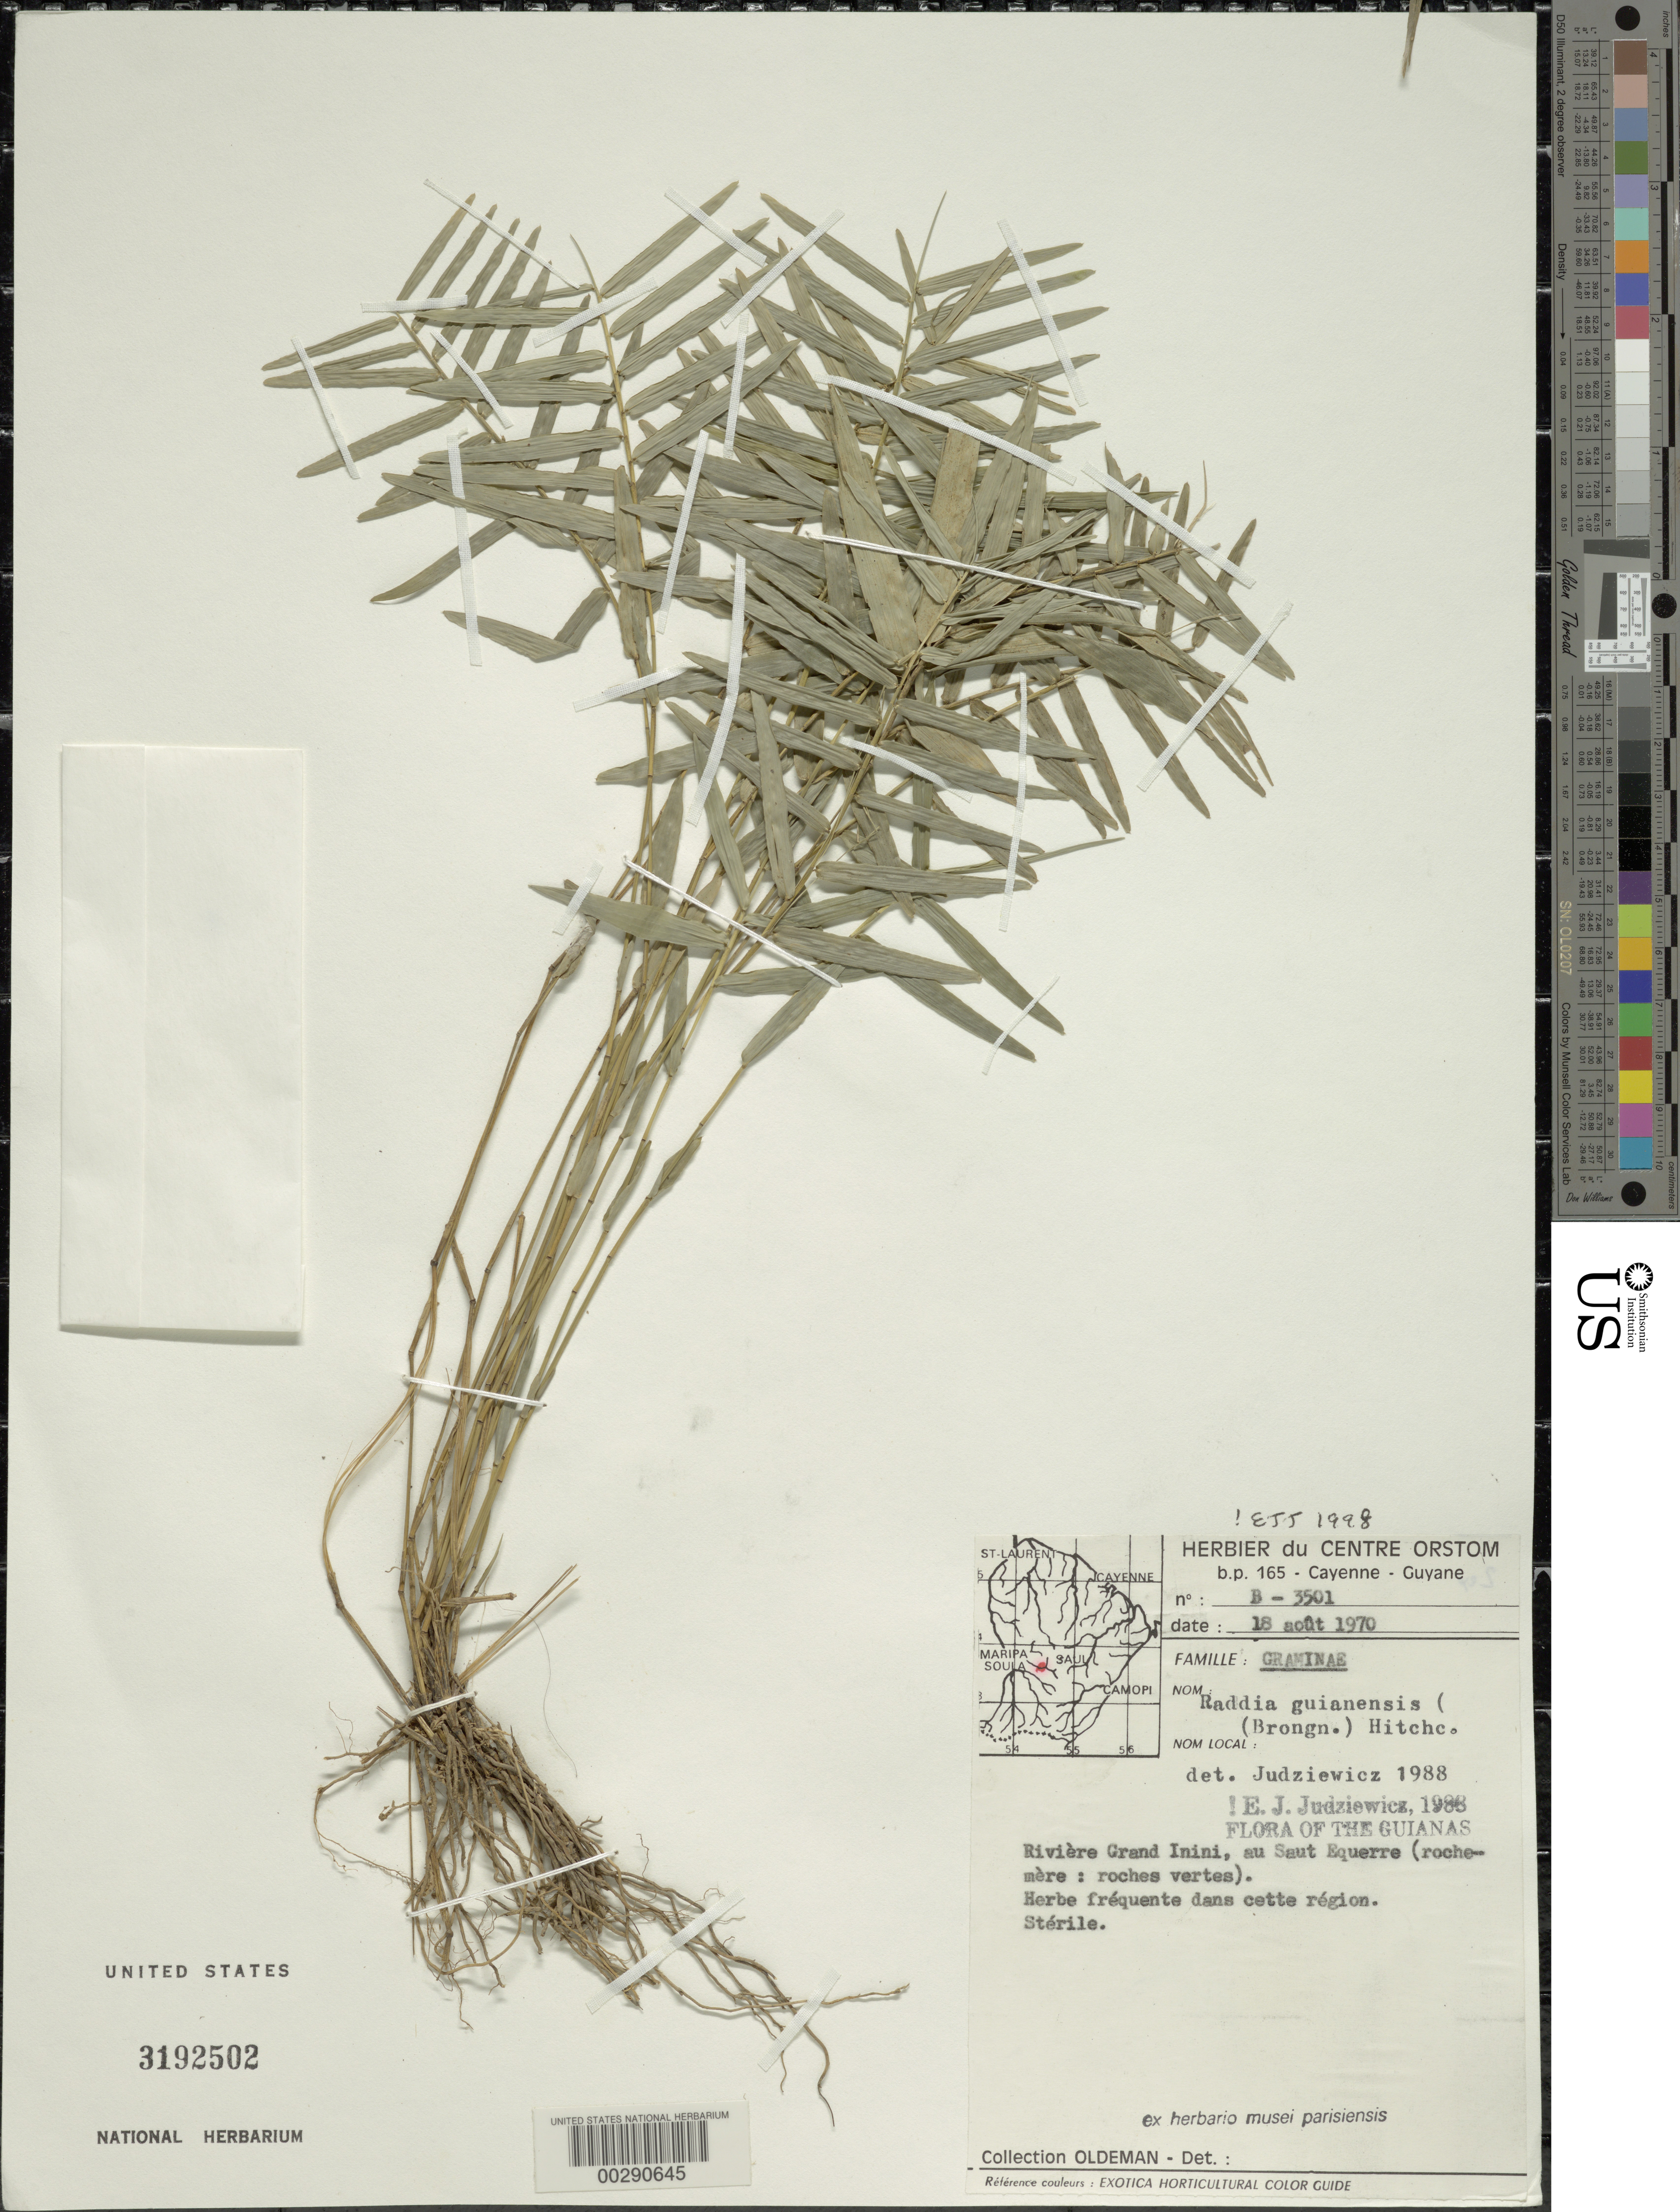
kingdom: Plantae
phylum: Tracheophyta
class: Liliopsida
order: Poales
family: Poaceae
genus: Raddia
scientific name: Raddia guianensis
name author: (Brongn.) Hitchc.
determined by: Judziewicz, E. J.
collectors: R. Oldeman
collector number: B-3501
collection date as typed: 18 Aug 1970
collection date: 1970-08-18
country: French Guiana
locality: River grand inini, to saut equerre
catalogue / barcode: US 3192502